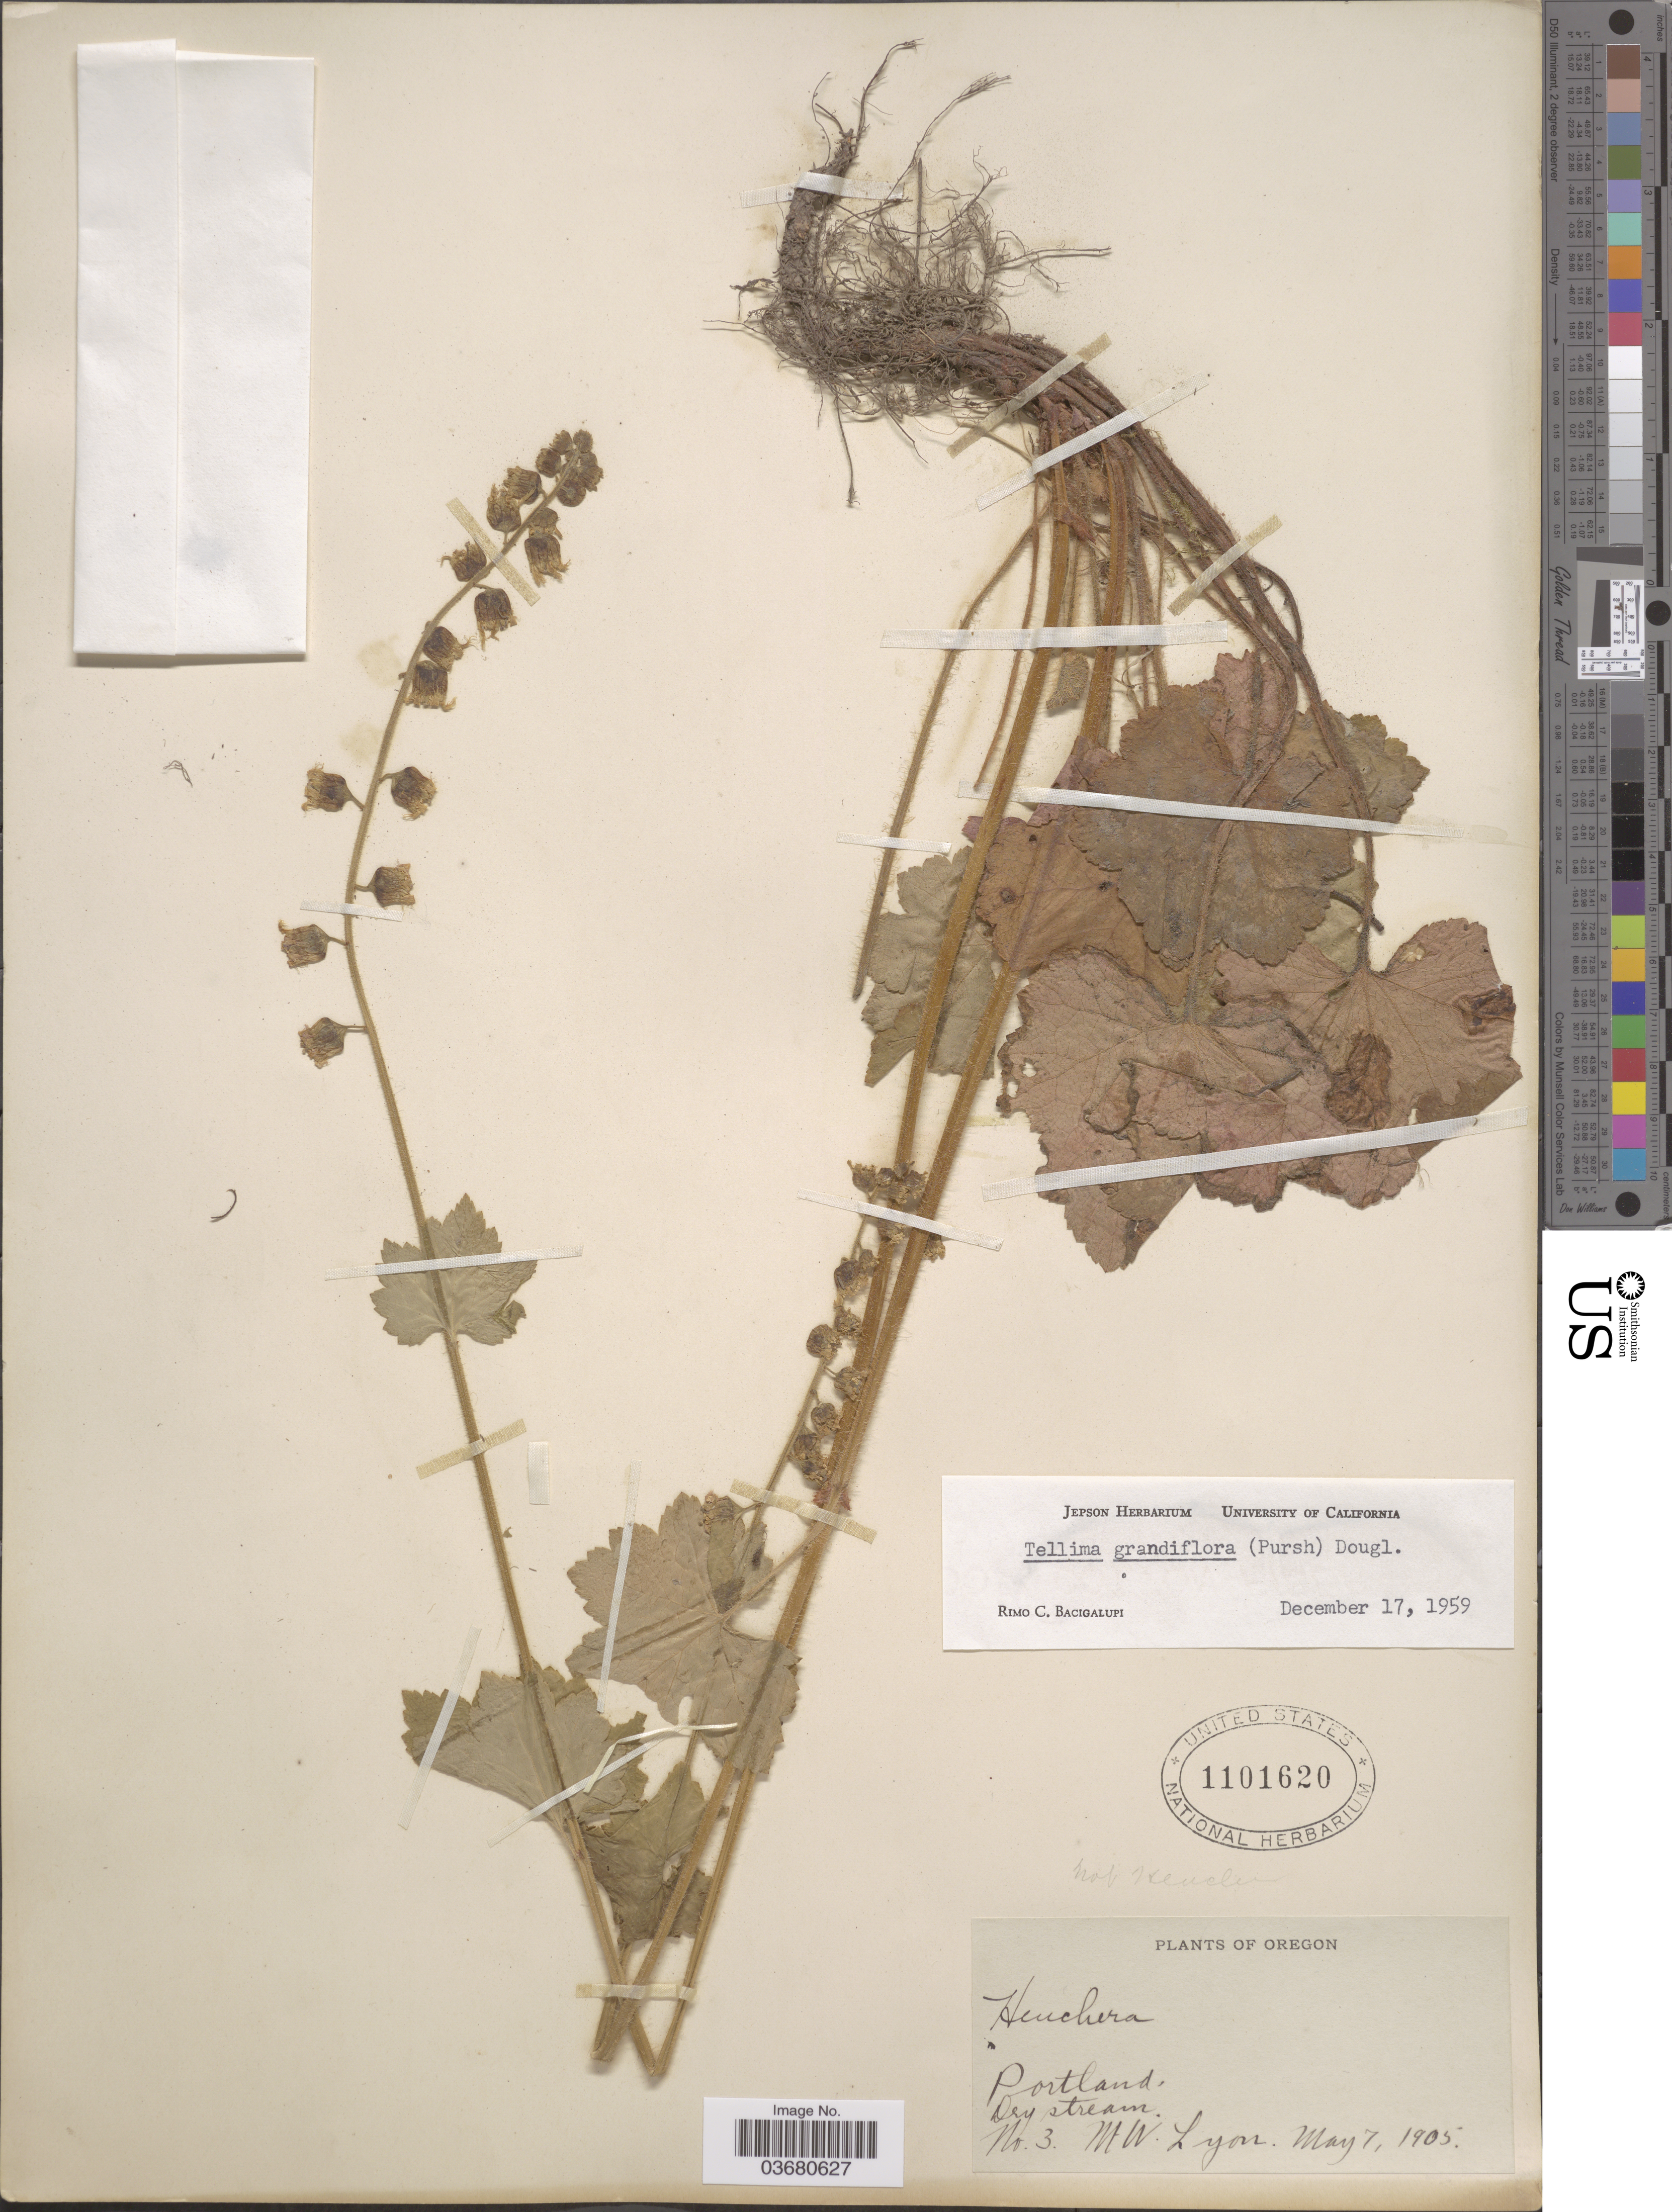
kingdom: Plantae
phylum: Tracheophyta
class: Magnoliopsida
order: Saxifragales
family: Saxifragaceae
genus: Tellima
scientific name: Tellima grandiflora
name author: (Pursh) Douglas ex Lindl.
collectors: M. W. Lyon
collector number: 3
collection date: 1905-05-07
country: United States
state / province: Oregon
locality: Portland.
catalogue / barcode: US 1101620